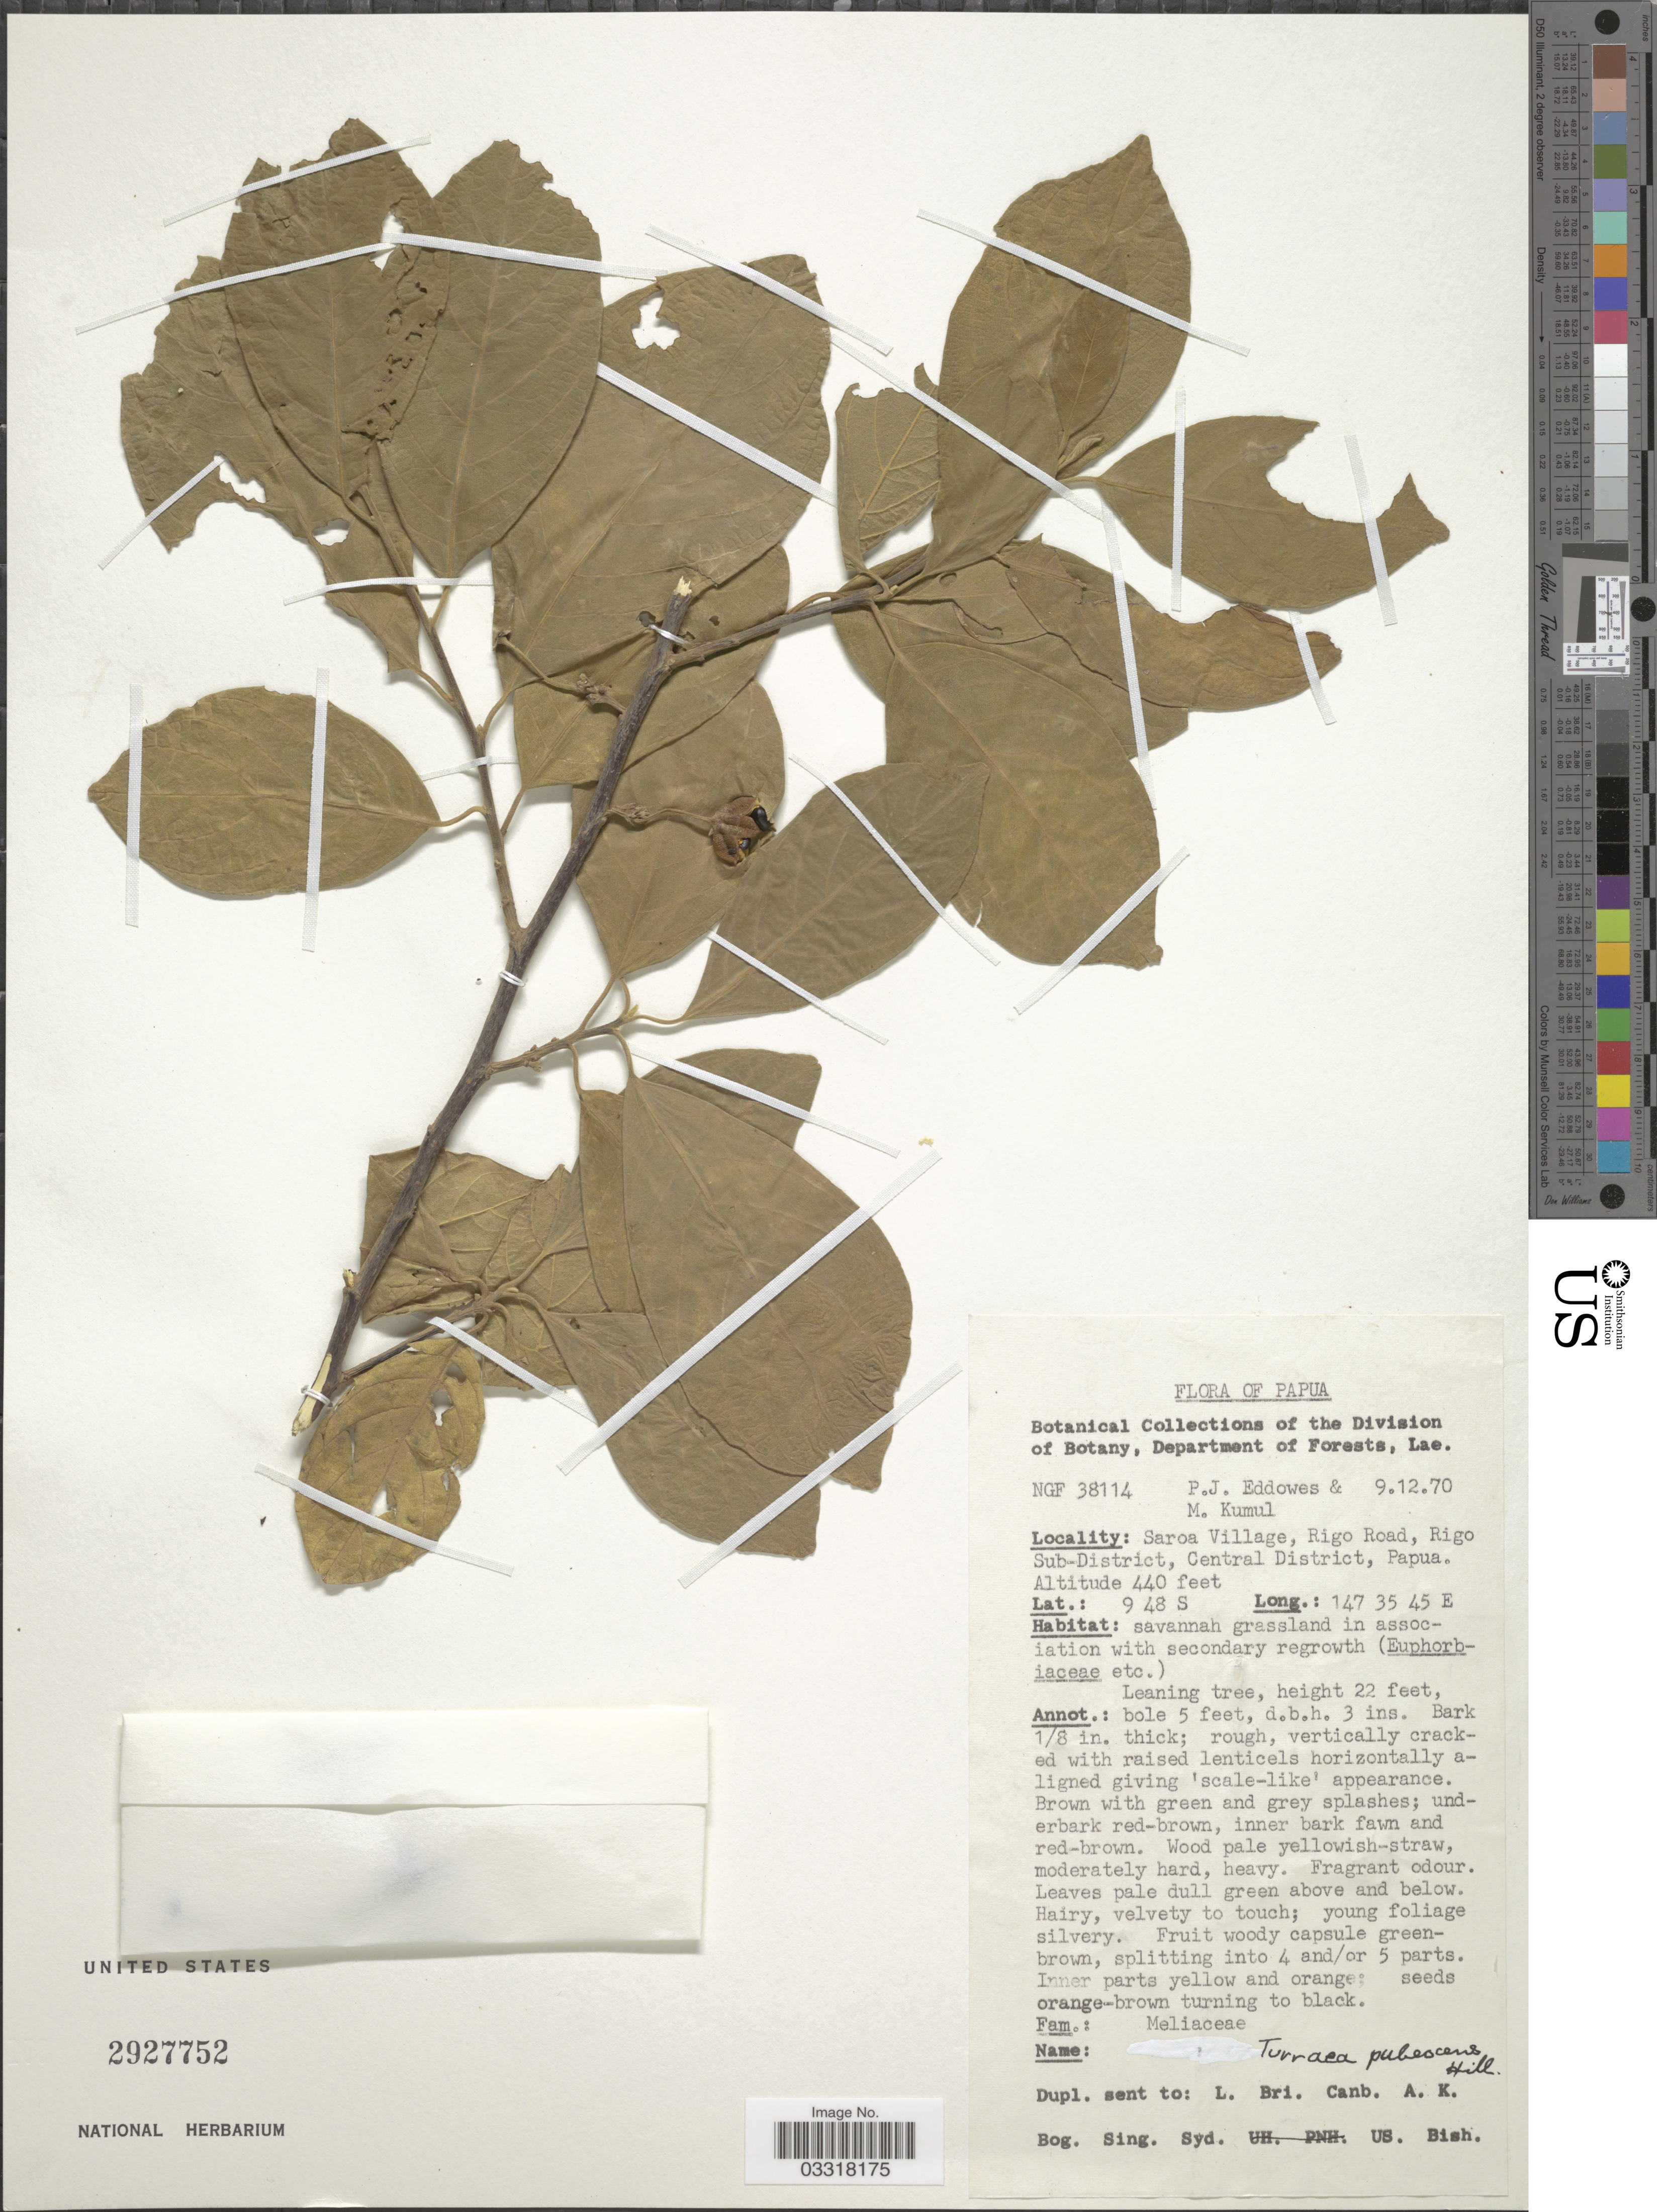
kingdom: Plantae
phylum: Tracheophyta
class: Magnoliopsida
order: Sapindales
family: Meliaceae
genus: Turraea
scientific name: Turraea pubescens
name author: Hell.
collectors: P.J. Eddowes & M. Kumul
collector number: NGF38114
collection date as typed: Transcribed d/m/y: 9/12/70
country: Papua New Guinea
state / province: Central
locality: Papua. saroa Village, Rigo Road, Rigo Sub-District, Central District, Papua.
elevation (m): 134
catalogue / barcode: US 2927752